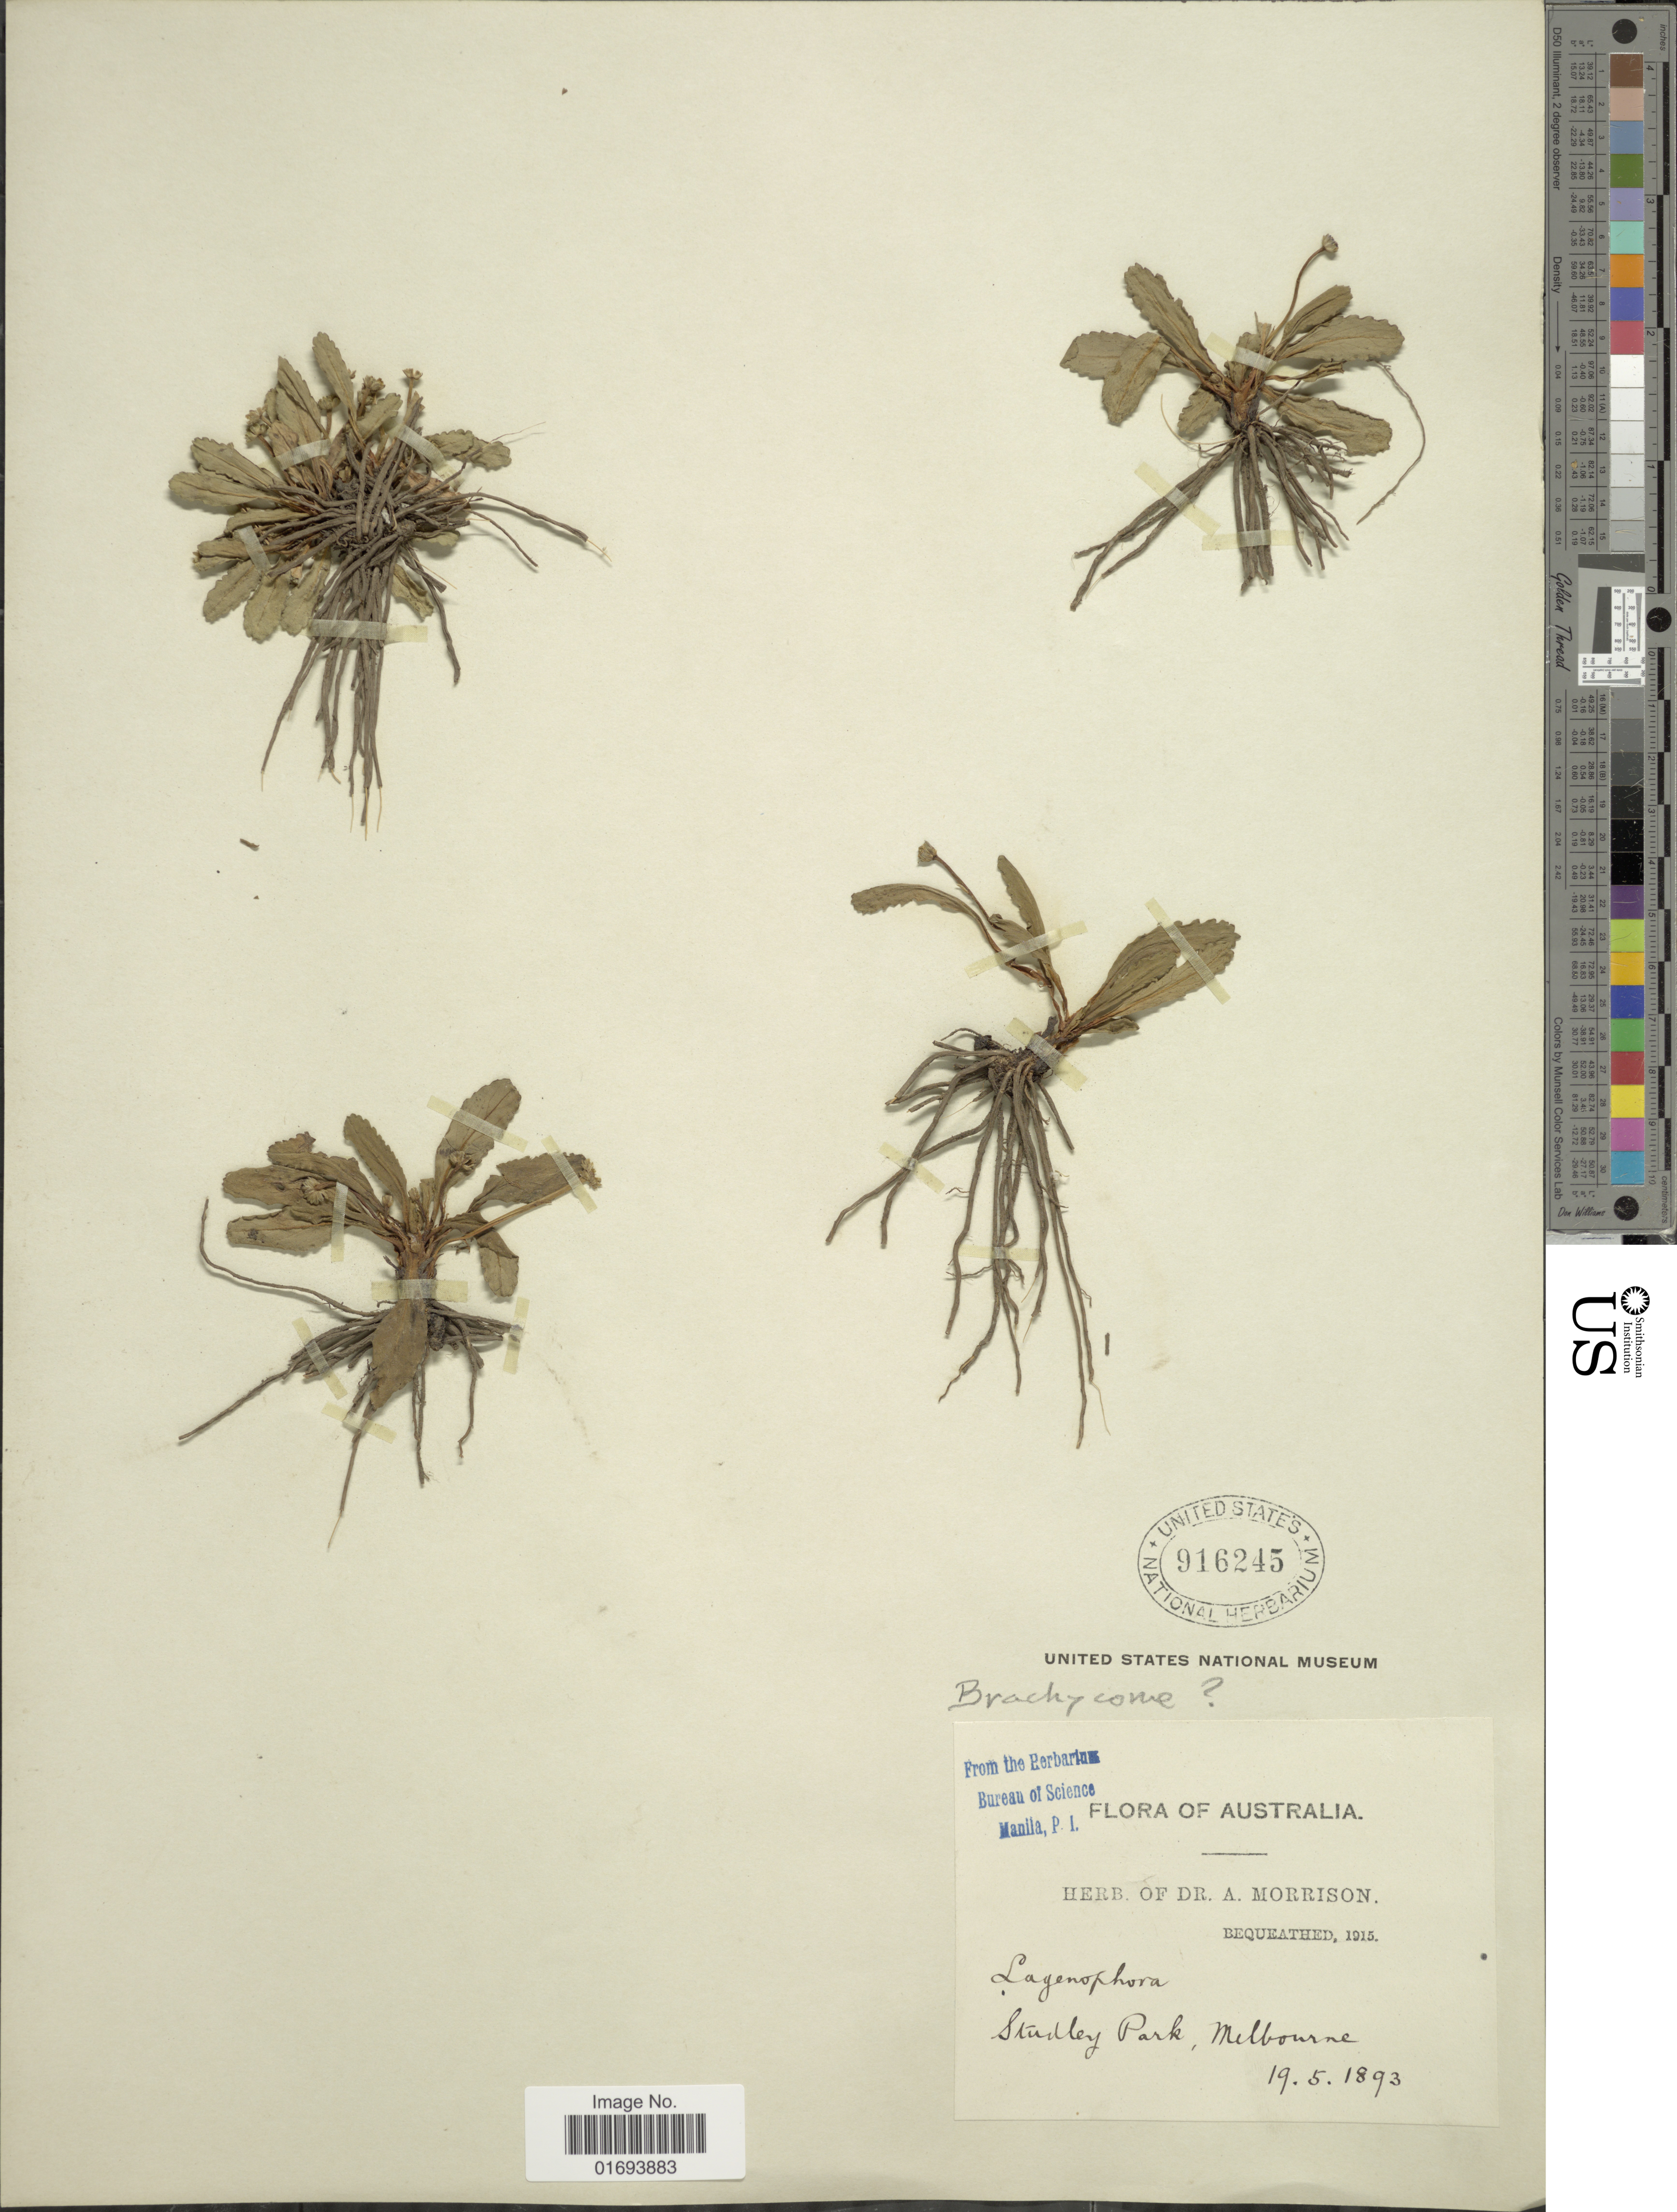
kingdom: Plantae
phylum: Tracheophyta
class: Magnoliopsida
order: Asterales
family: Asteraceae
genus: Brachyscome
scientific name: Brachyscome sp.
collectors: ex herb. Dr. A. Morrison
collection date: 1893-05-19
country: Australia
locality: Studley Park, Melbourne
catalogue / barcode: US 916245